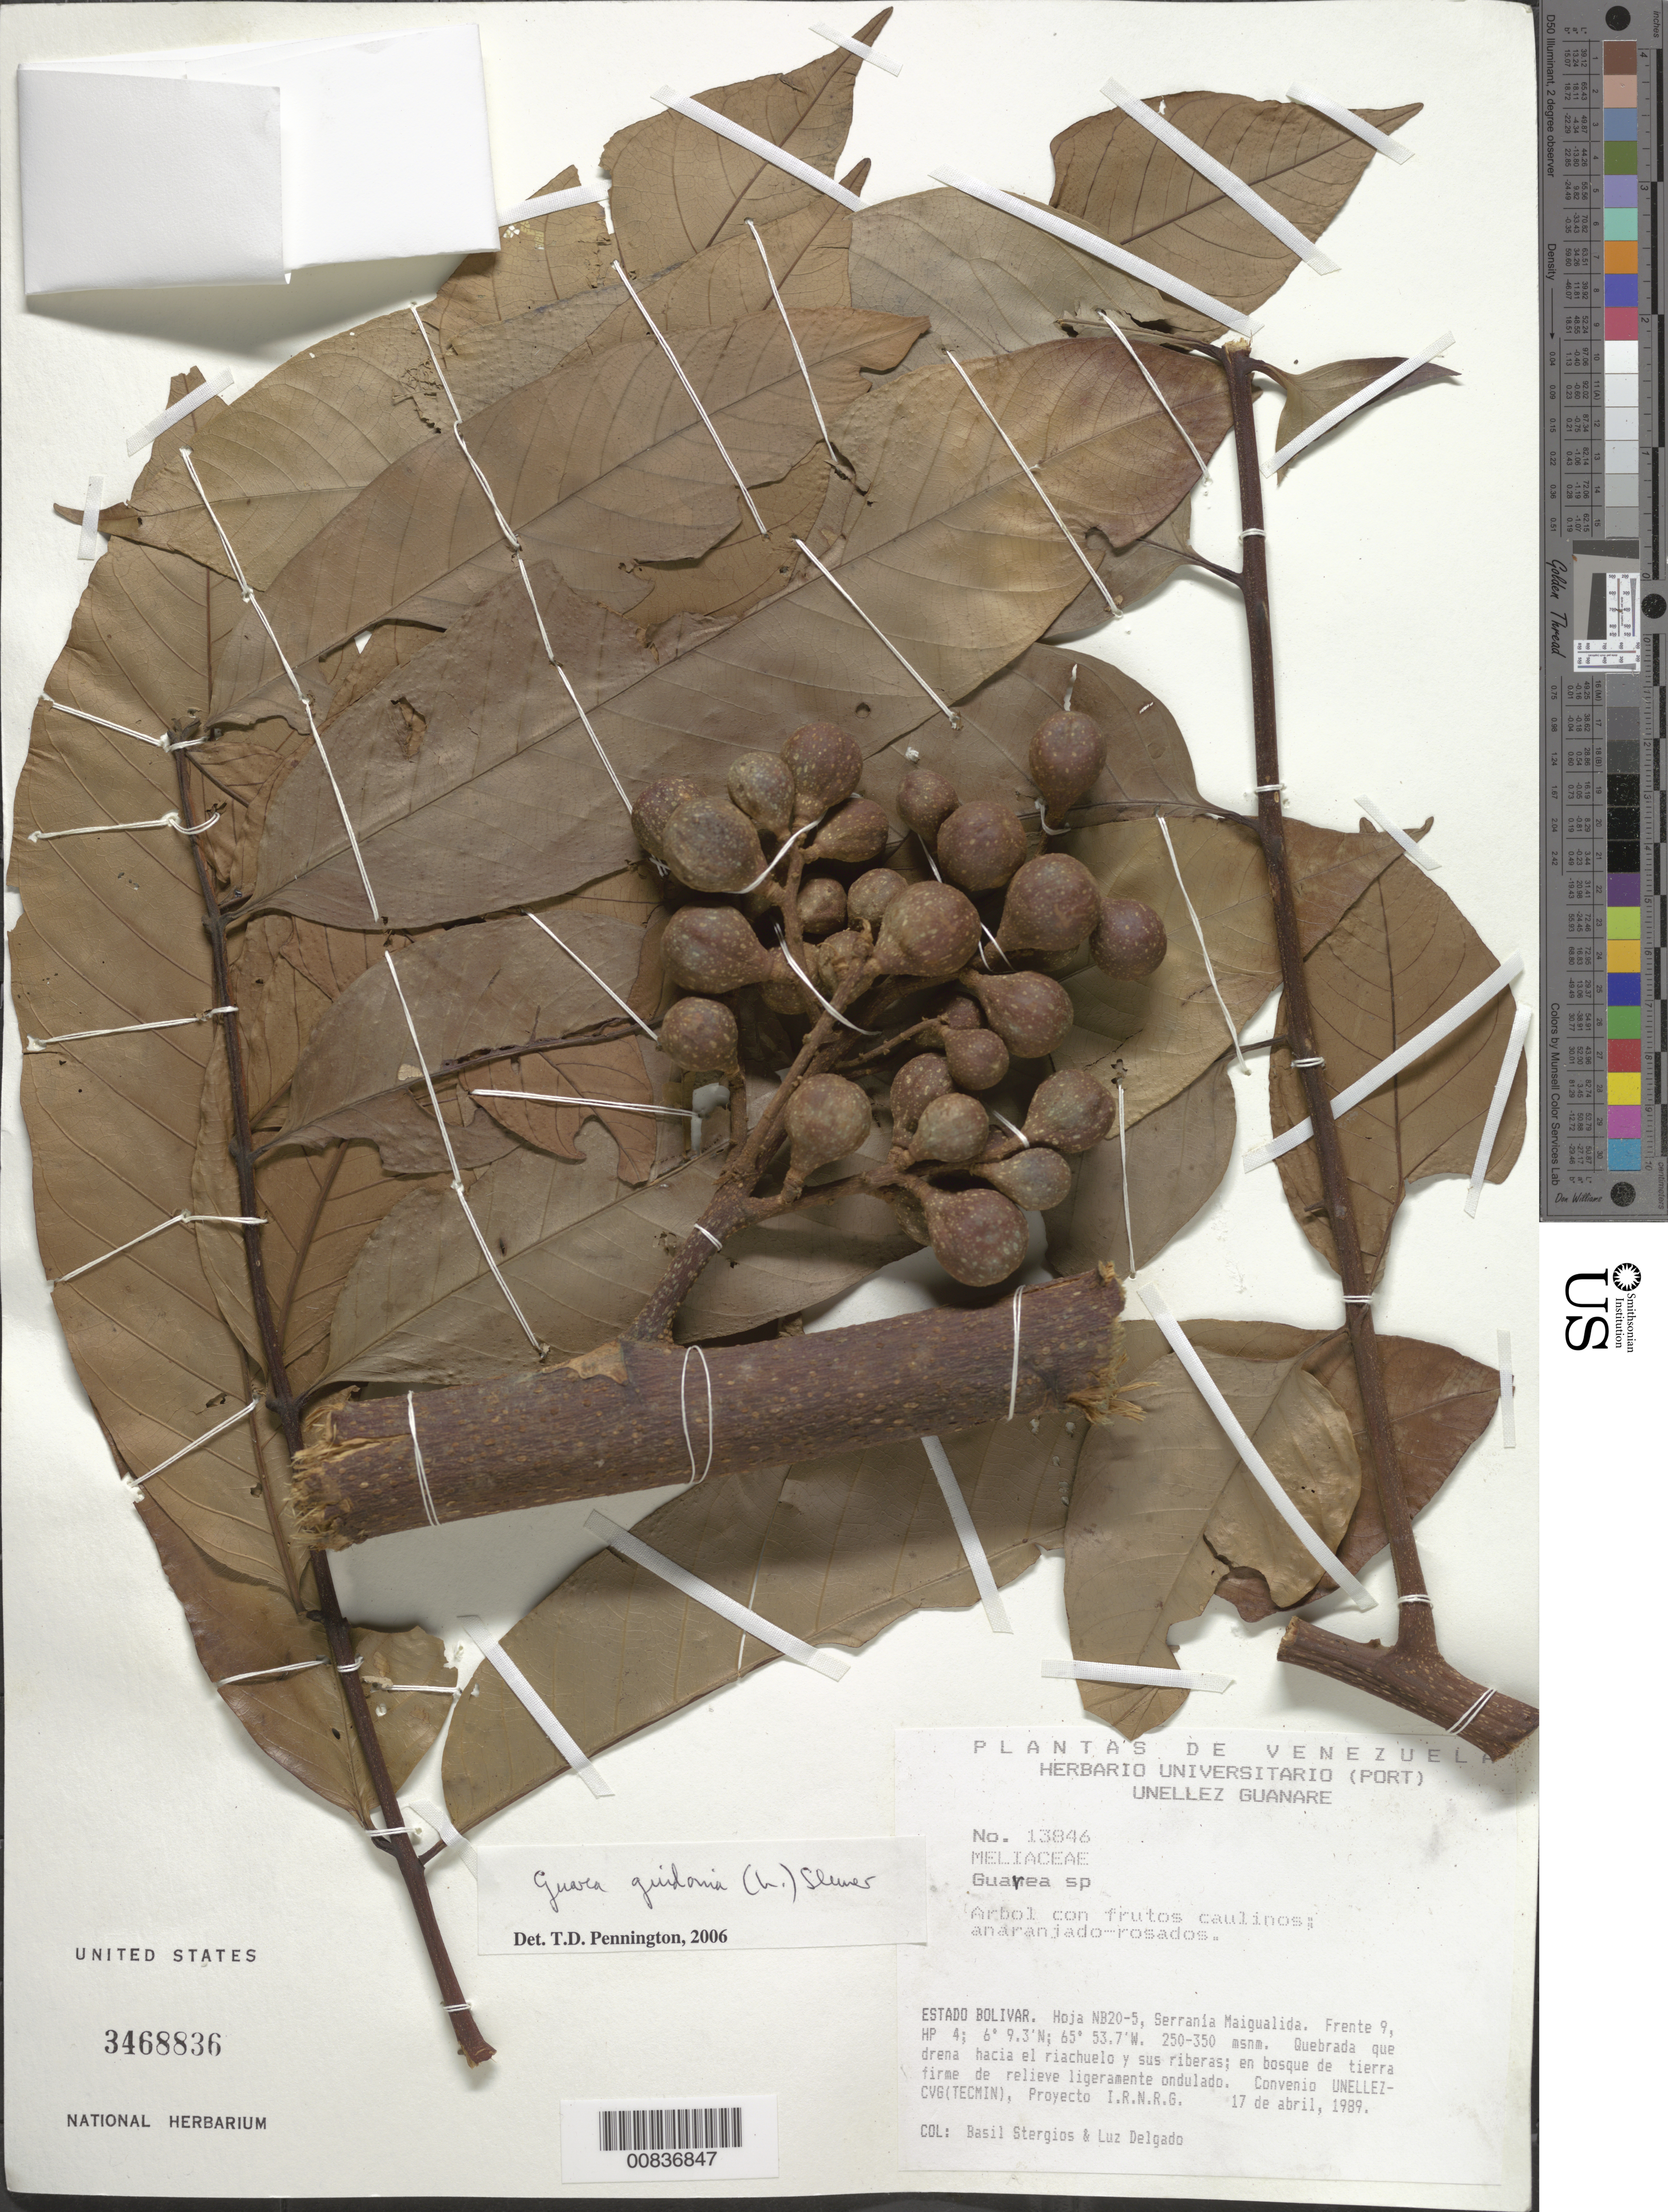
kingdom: Plantae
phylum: Tracheophyta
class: Magnoliopsida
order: Sapindales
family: Meliaceae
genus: Guarea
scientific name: Guarea sp.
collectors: B. G. Stergios & L. Delgado V.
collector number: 13846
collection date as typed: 17-Apr-89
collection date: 1989-04-17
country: Venezuela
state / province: Bolívar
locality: Serrania Maigualida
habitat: Quebrada que drena hacia el riachuelo y sus riberas; en bosque de tierra firme de relieve ligeramente ondulado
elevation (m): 250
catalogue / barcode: US 3468836